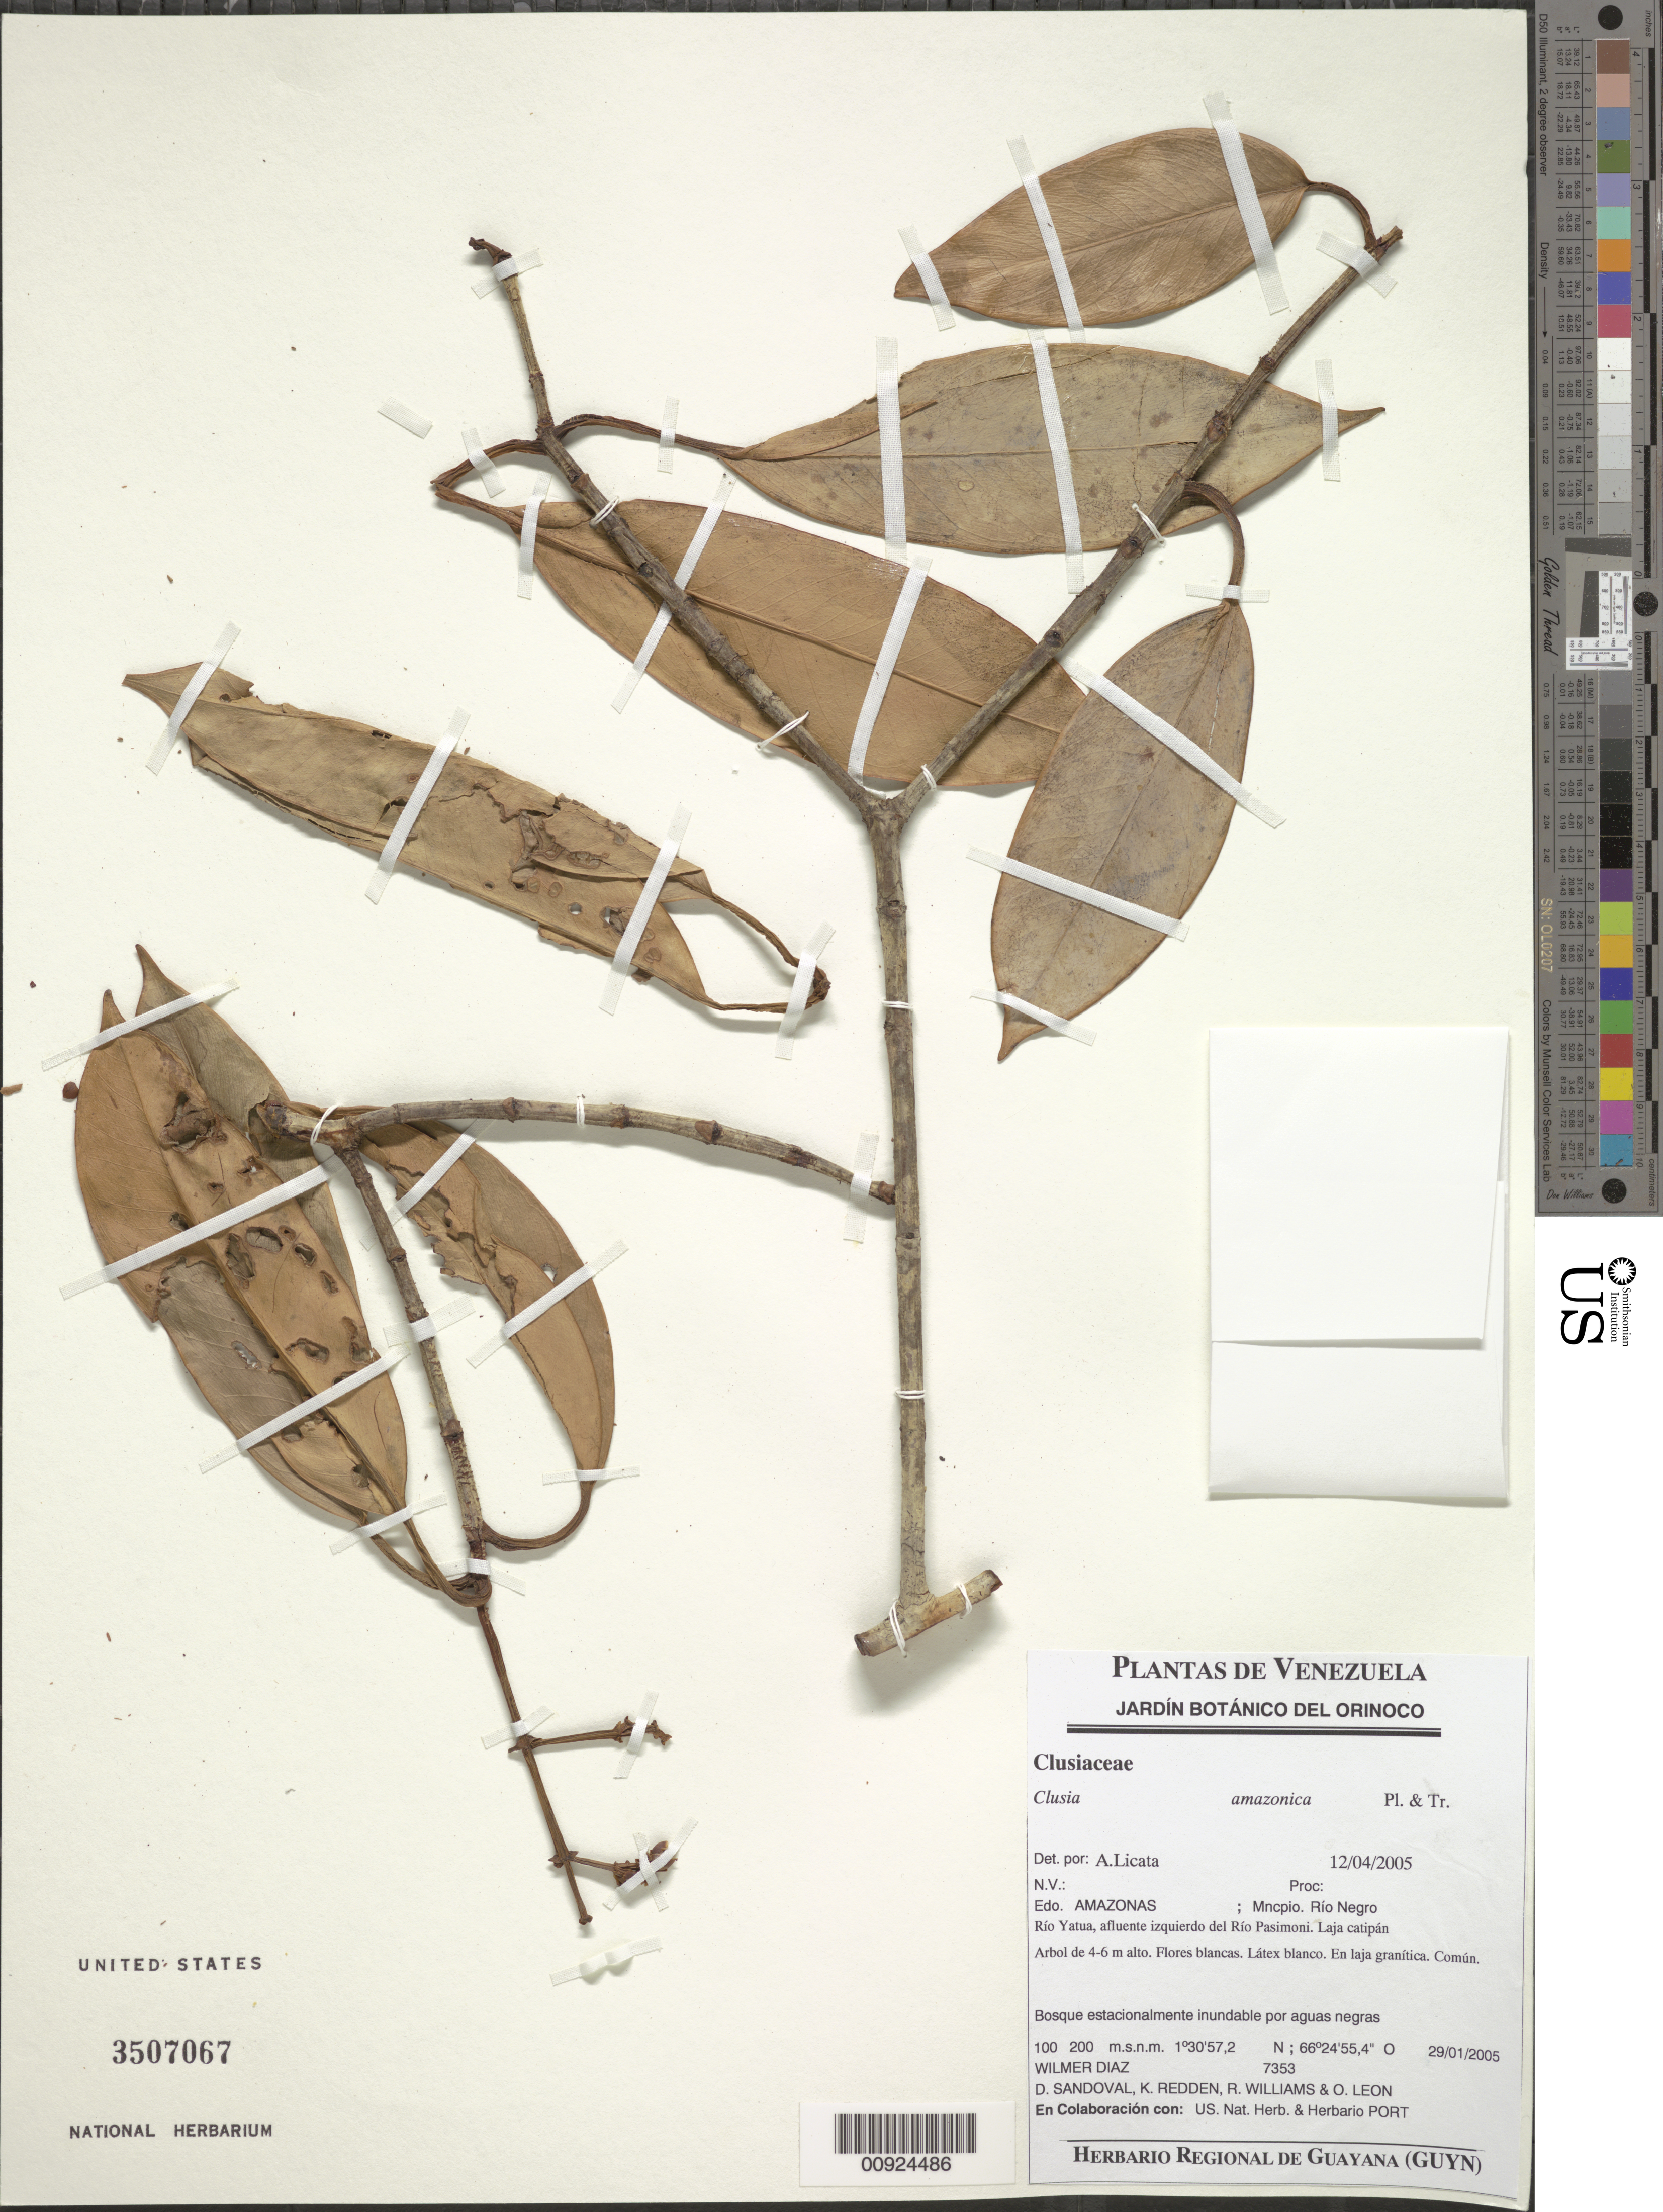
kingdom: Plantae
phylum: Tracheophyta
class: Magnoliopsida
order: Malpighiales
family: Clusiaceae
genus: Clusia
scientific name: Clusia amazonica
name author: Planch. & Triana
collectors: W. Díaz P., D. Sandoval, K. M. Redden, R. Williams & et al.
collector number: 7353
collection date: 2005-01-29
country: Venezuela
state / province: Amazonas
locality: Jardín Botánico del Orinoco. [unsure placement] Mncpio. Río Negro. Río Yatua, afluente izquierdo del Río Pasimoni. Laja catipán.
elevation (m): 100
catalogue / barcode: US 3507067